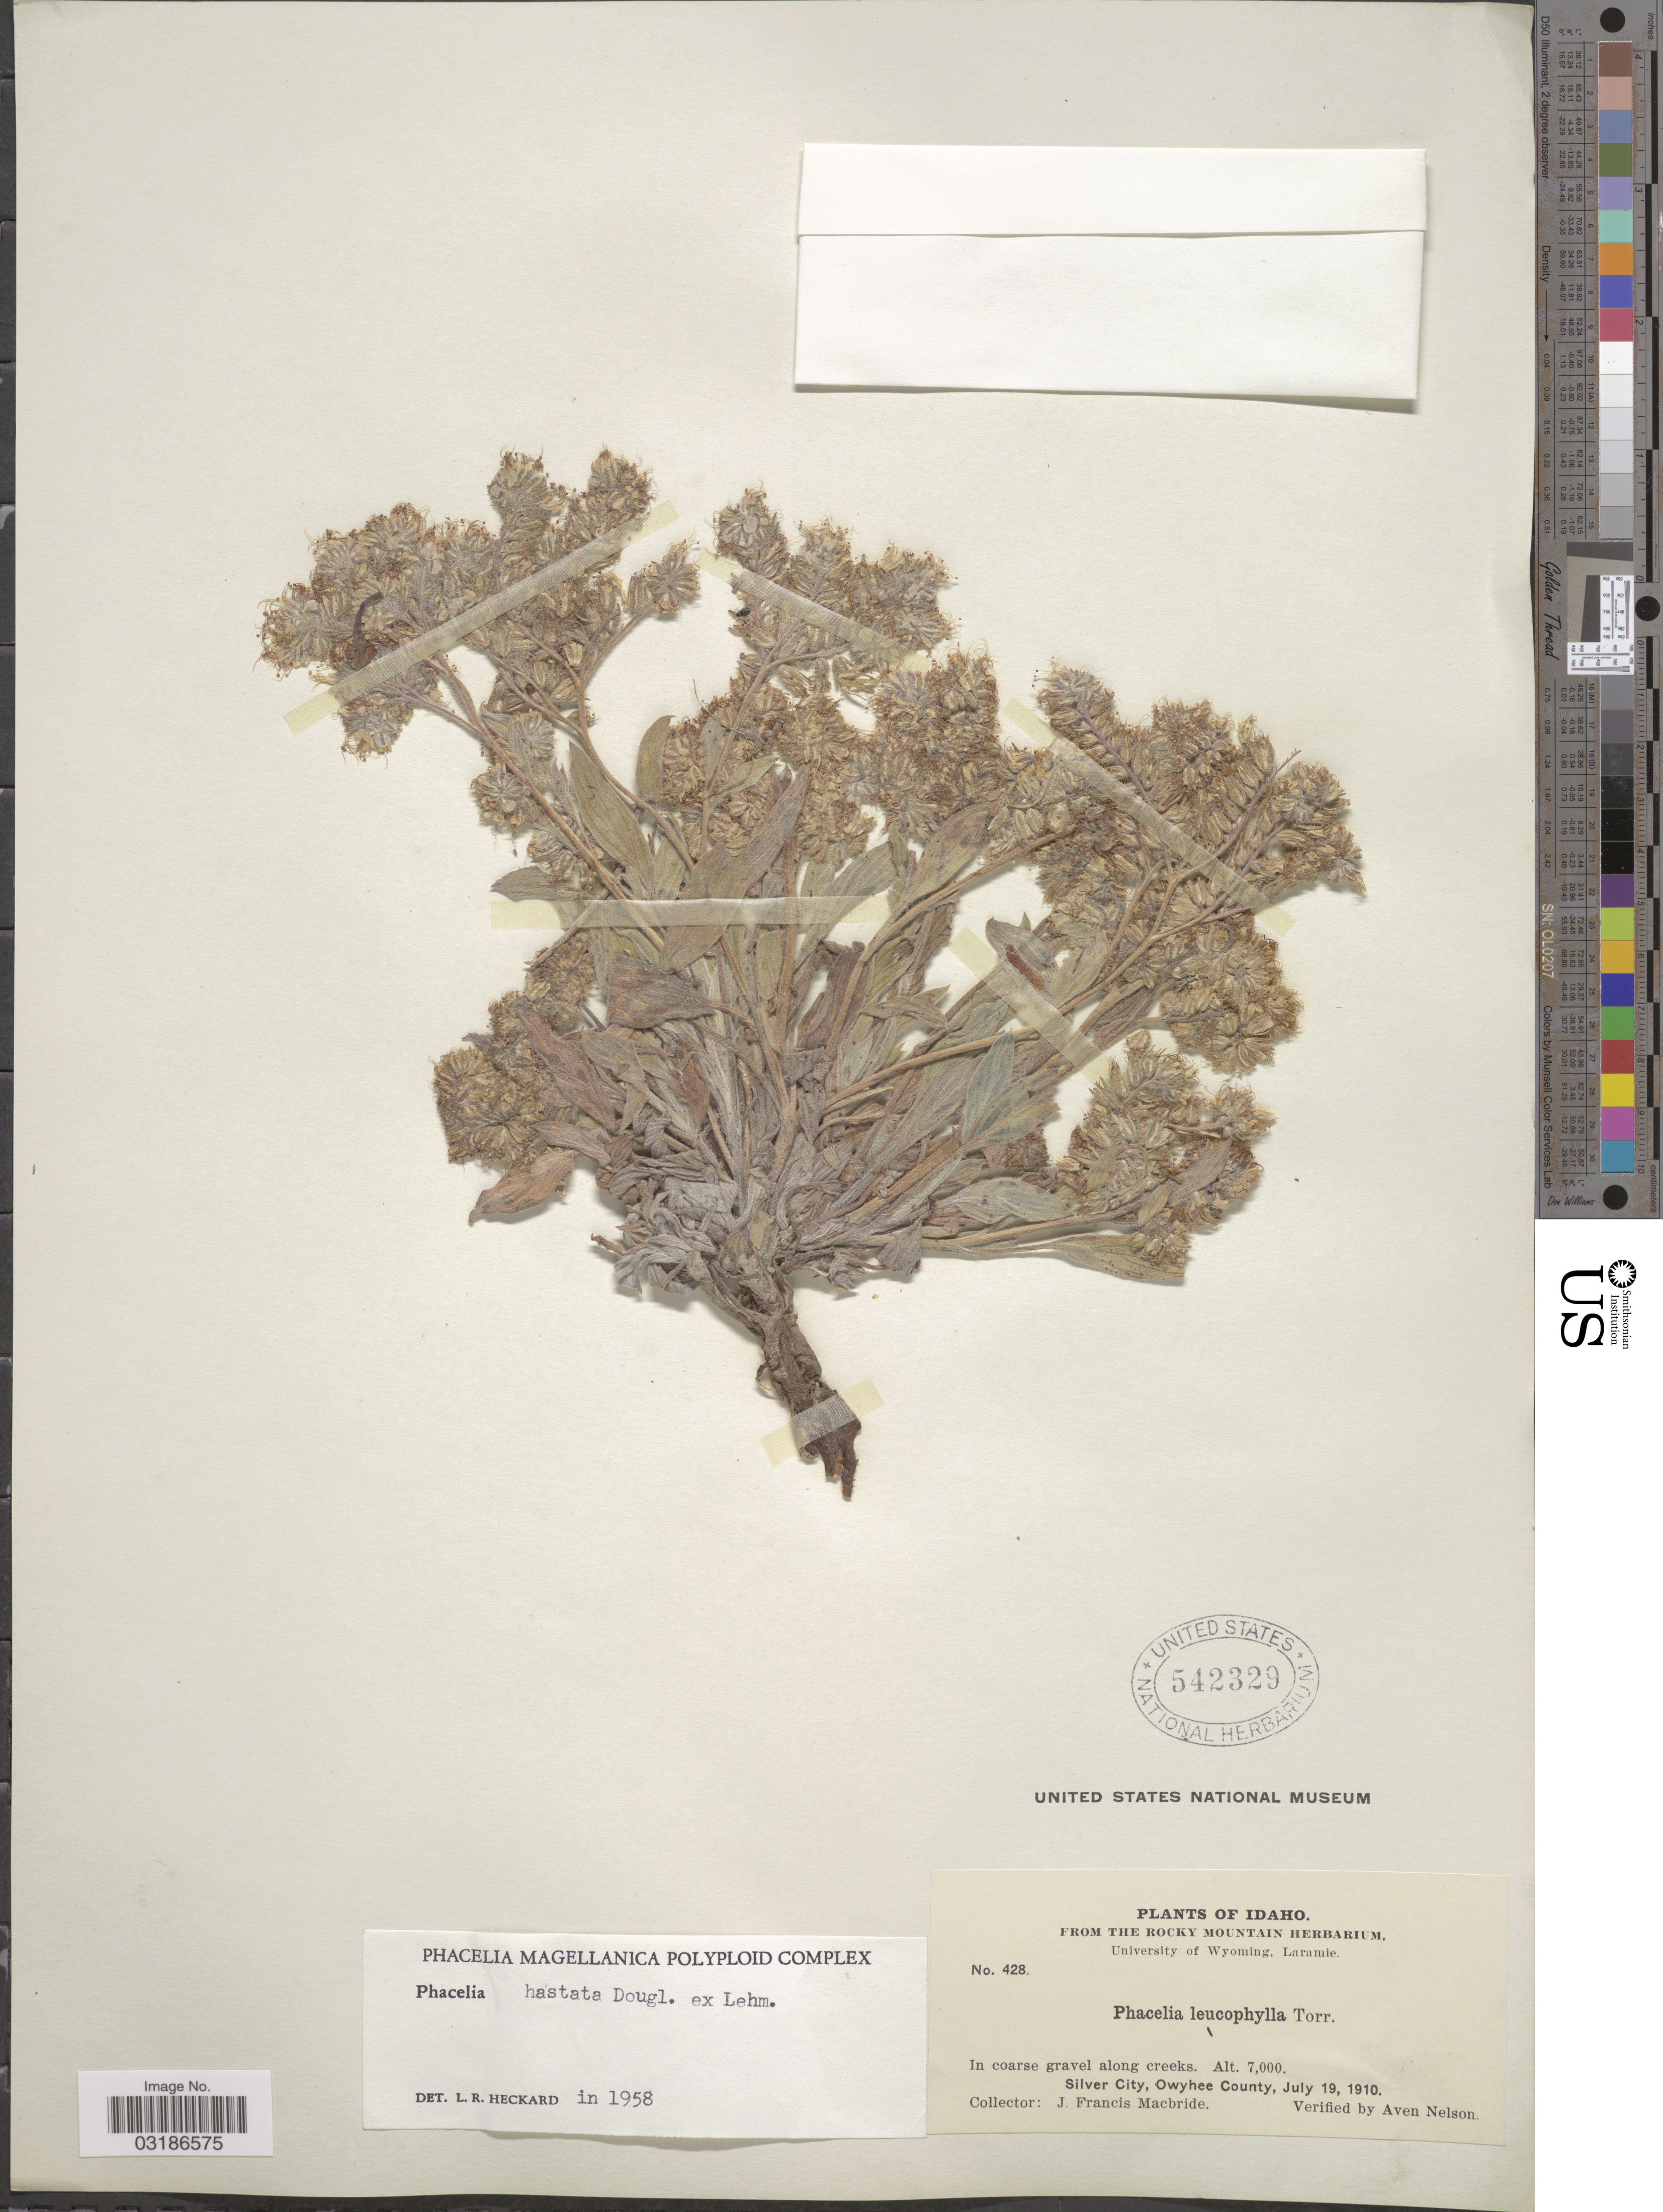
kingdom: Plantae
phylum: Tracheophyta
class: Magnoliopsida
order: Boraginales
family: Hydrophyllaceae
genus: Phacelia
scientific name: Phacelia hastata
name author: Douglas ex Lehm.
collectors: J. F. Macbride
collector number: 428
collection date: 1910-07-19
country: United States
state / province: Idaho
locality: Silver City, Owyhee County.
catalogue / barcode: US 542329